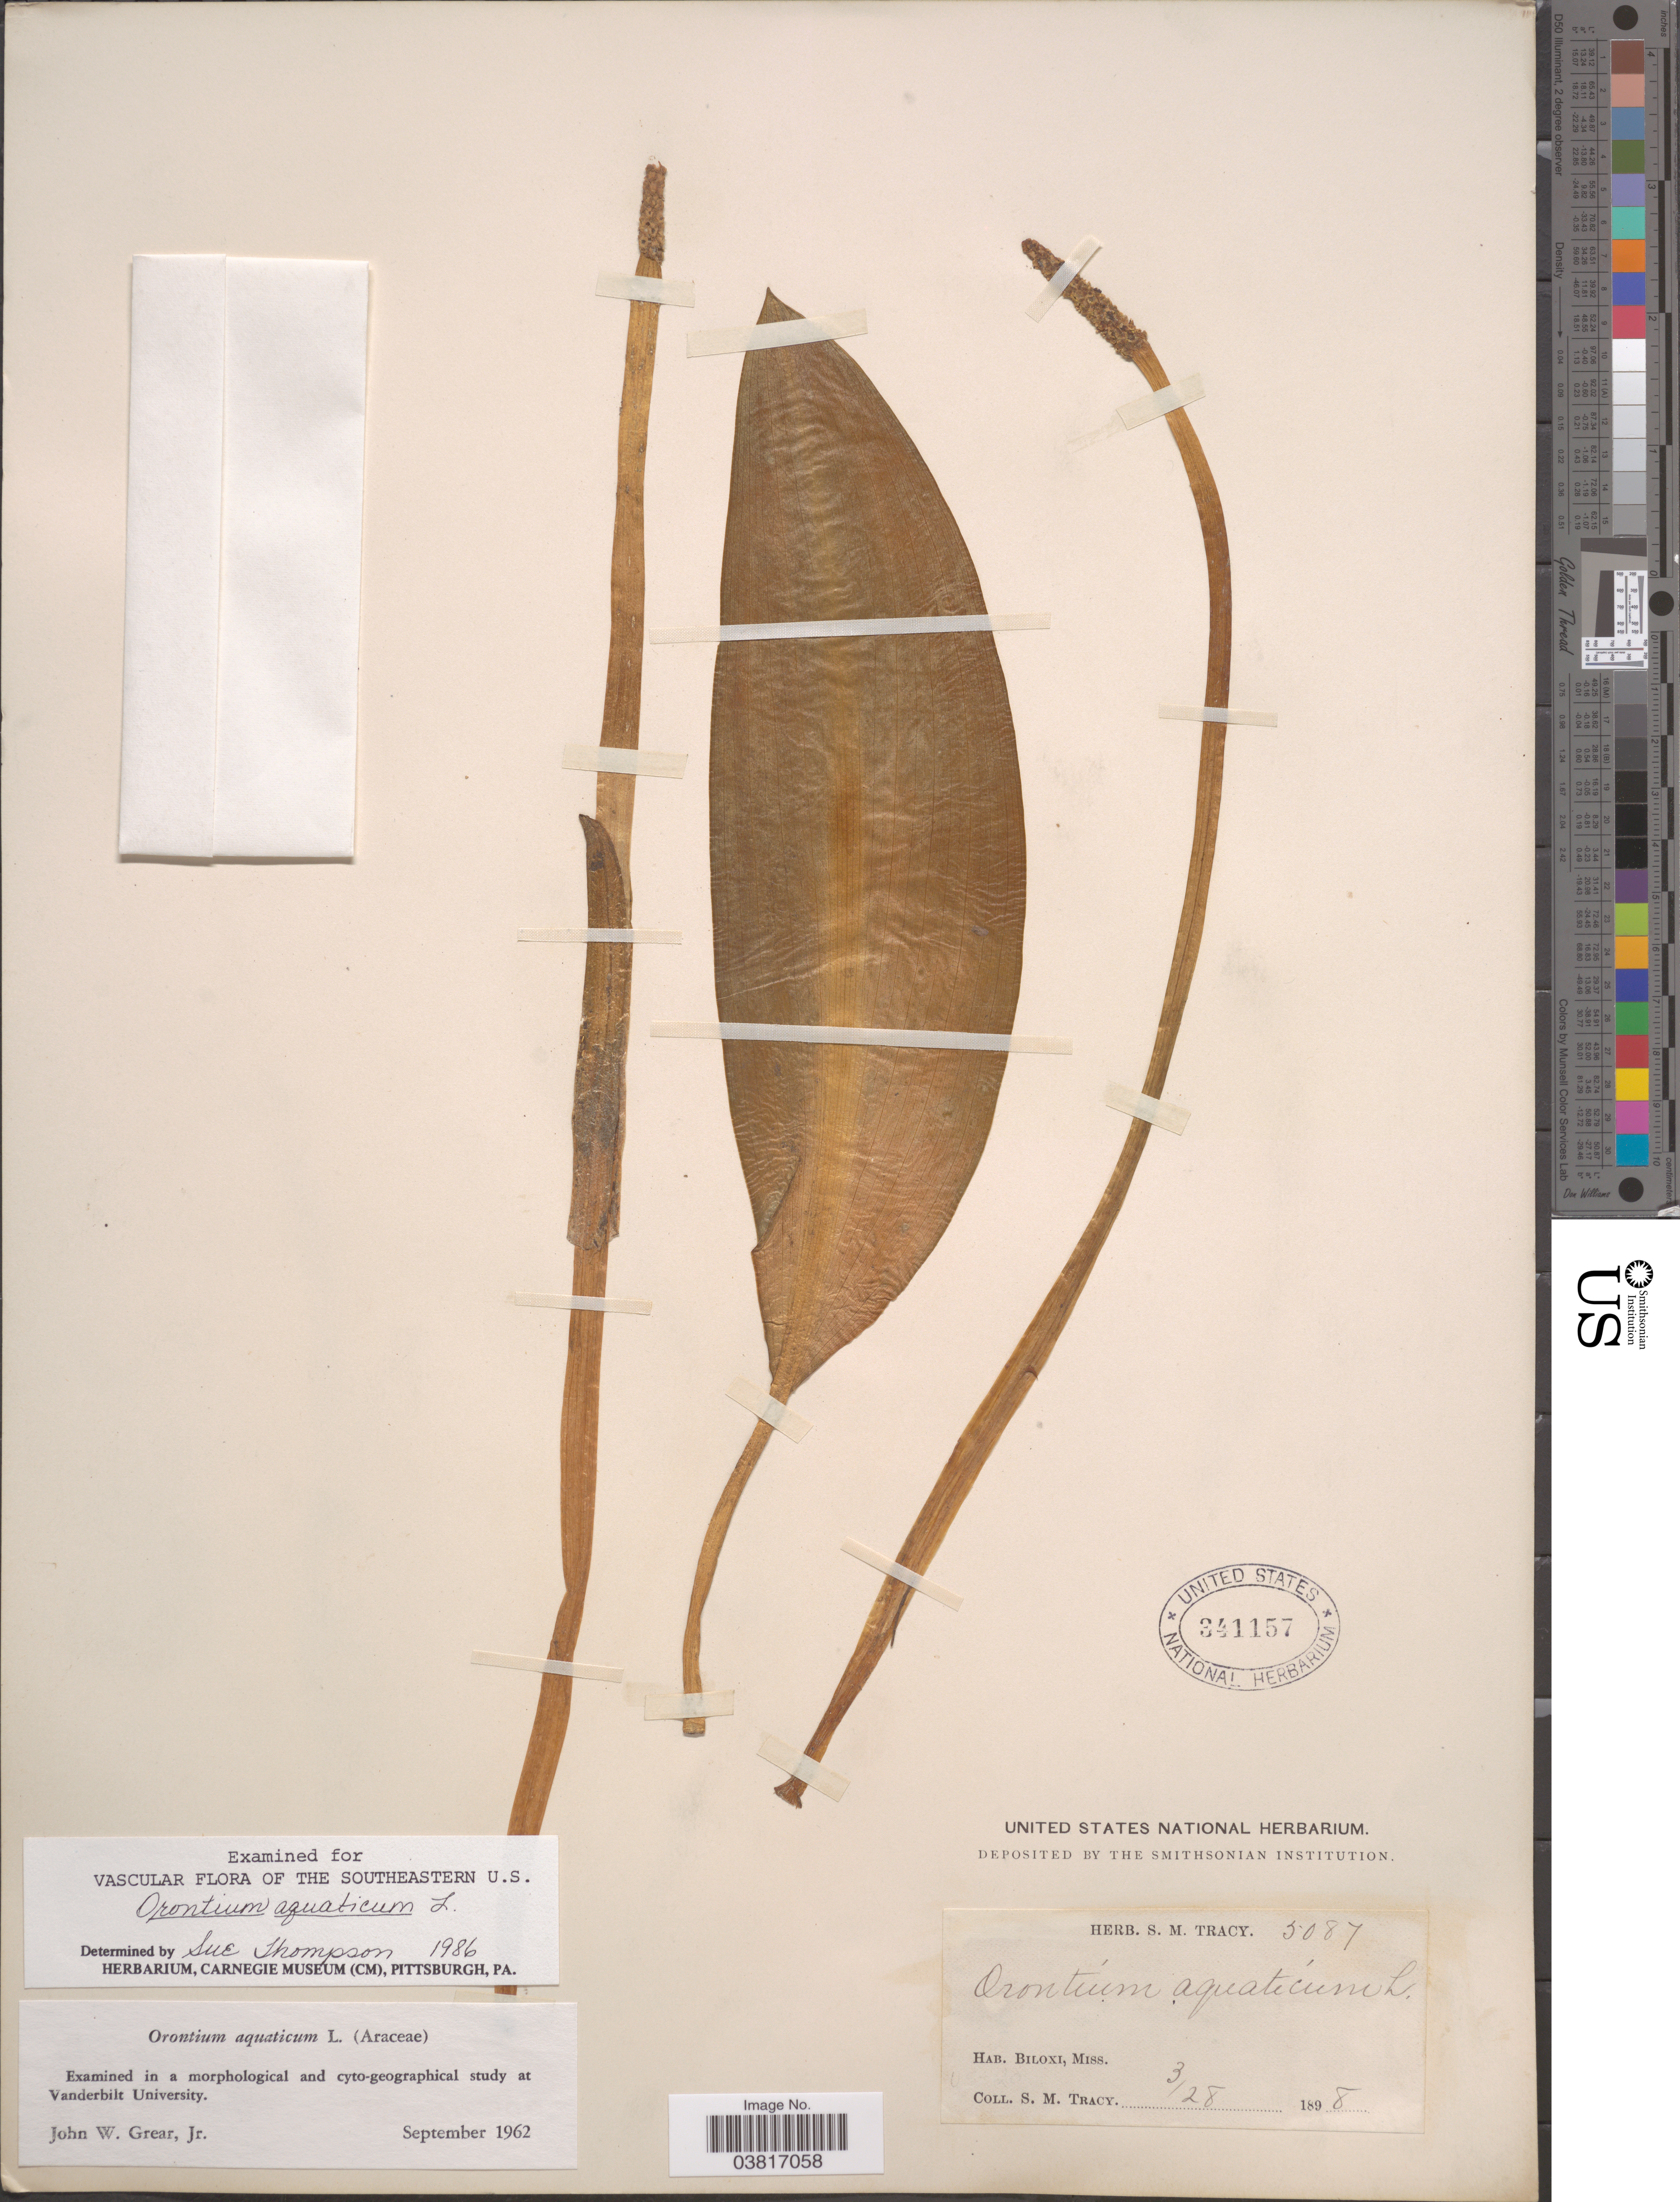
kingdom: Plantae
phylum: Tracheophyta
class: Liliopsida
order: Alismatales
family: Araceae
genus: Orontium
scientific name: Orontium aquaticum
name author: L.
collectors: S. M. Tracy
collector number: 5087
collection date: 1898-03-28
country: United States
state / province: Mississippi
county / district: Harrison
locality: Biloxi.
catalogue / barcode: US 341157